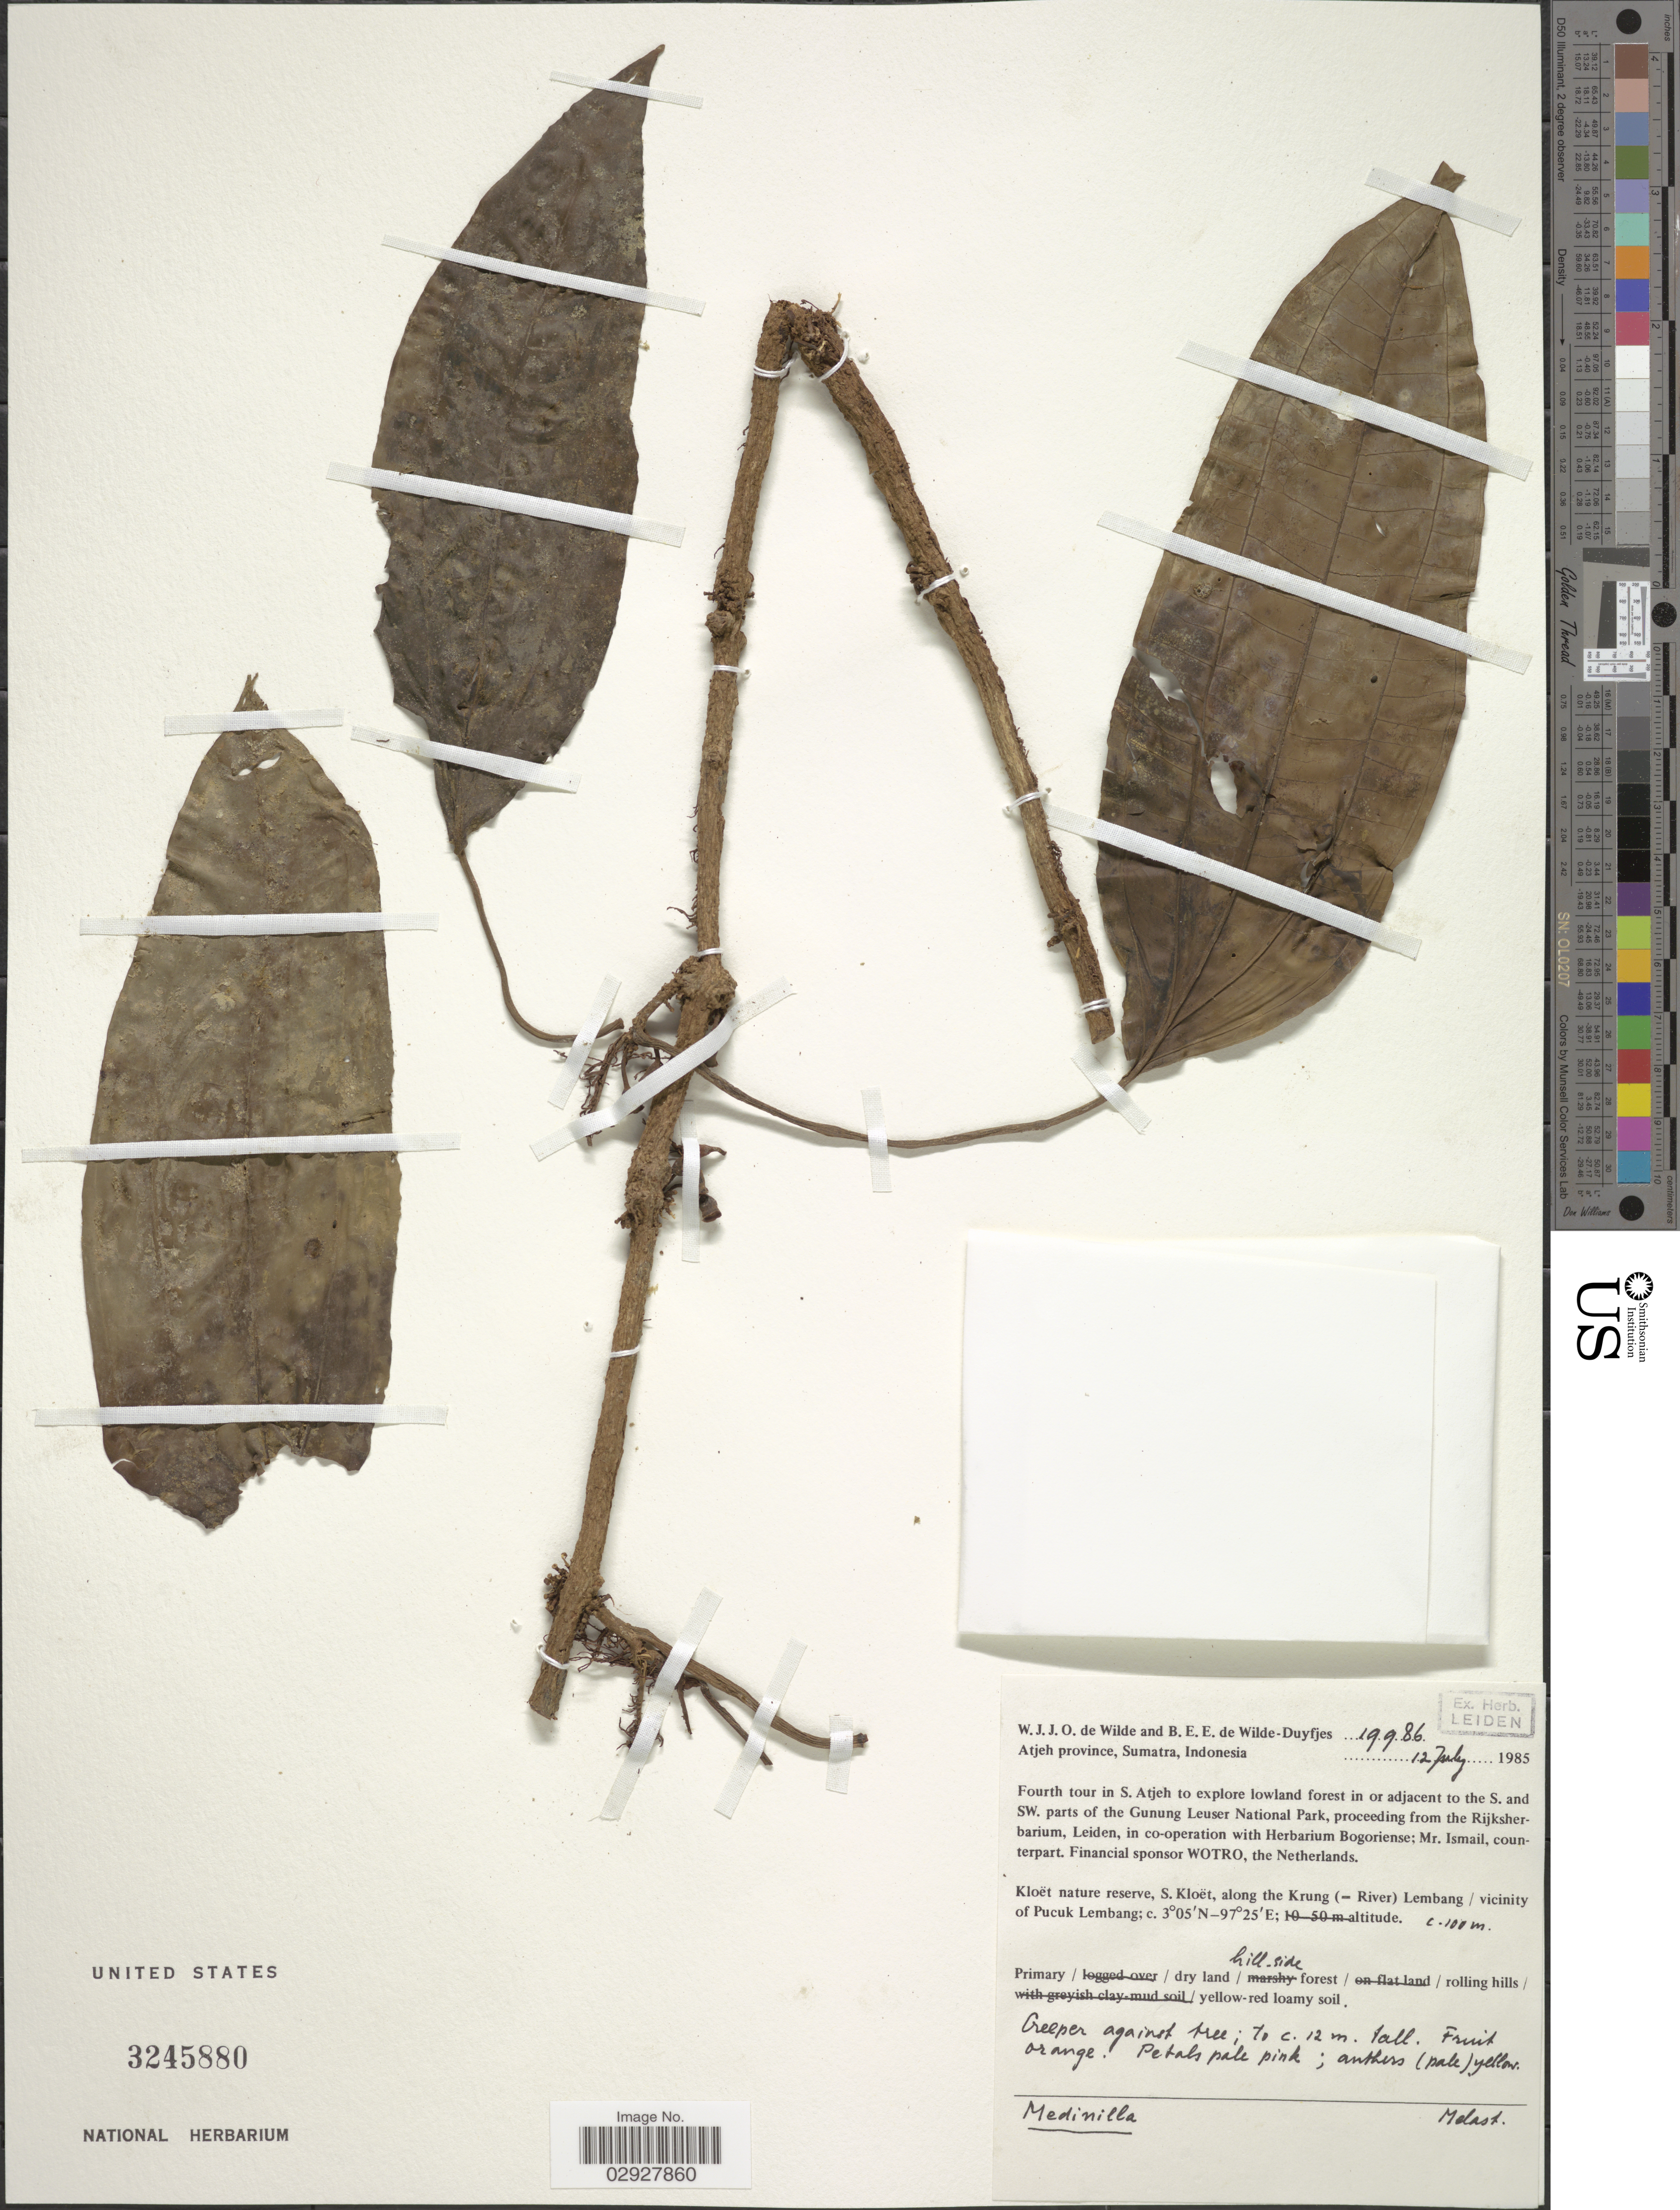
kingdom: Plantae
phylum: Tracheophyta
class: Magnoliopsida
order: Myrtales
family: Melastomataceae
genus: Medinilla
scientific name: Medinilla sp.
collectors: W. J. de Wilde & B. E. de Wilde-Duyfjes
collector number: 19986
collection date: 1985-07-12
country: Indonesia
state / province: Sumatra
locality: Atjeh Province, Sumatra, Kloët nature reserve, S. Kloët, along the Krung ( = River) Lembang / vicinity of Pucuk Lembang. in S. Atjeh, lowland forest in or adjacent to the S. and SW. parts of the Gunung Leuser National Park, proceeding from the Rijksherbarium, Leiden.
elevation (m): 100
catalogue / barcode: US 3245880